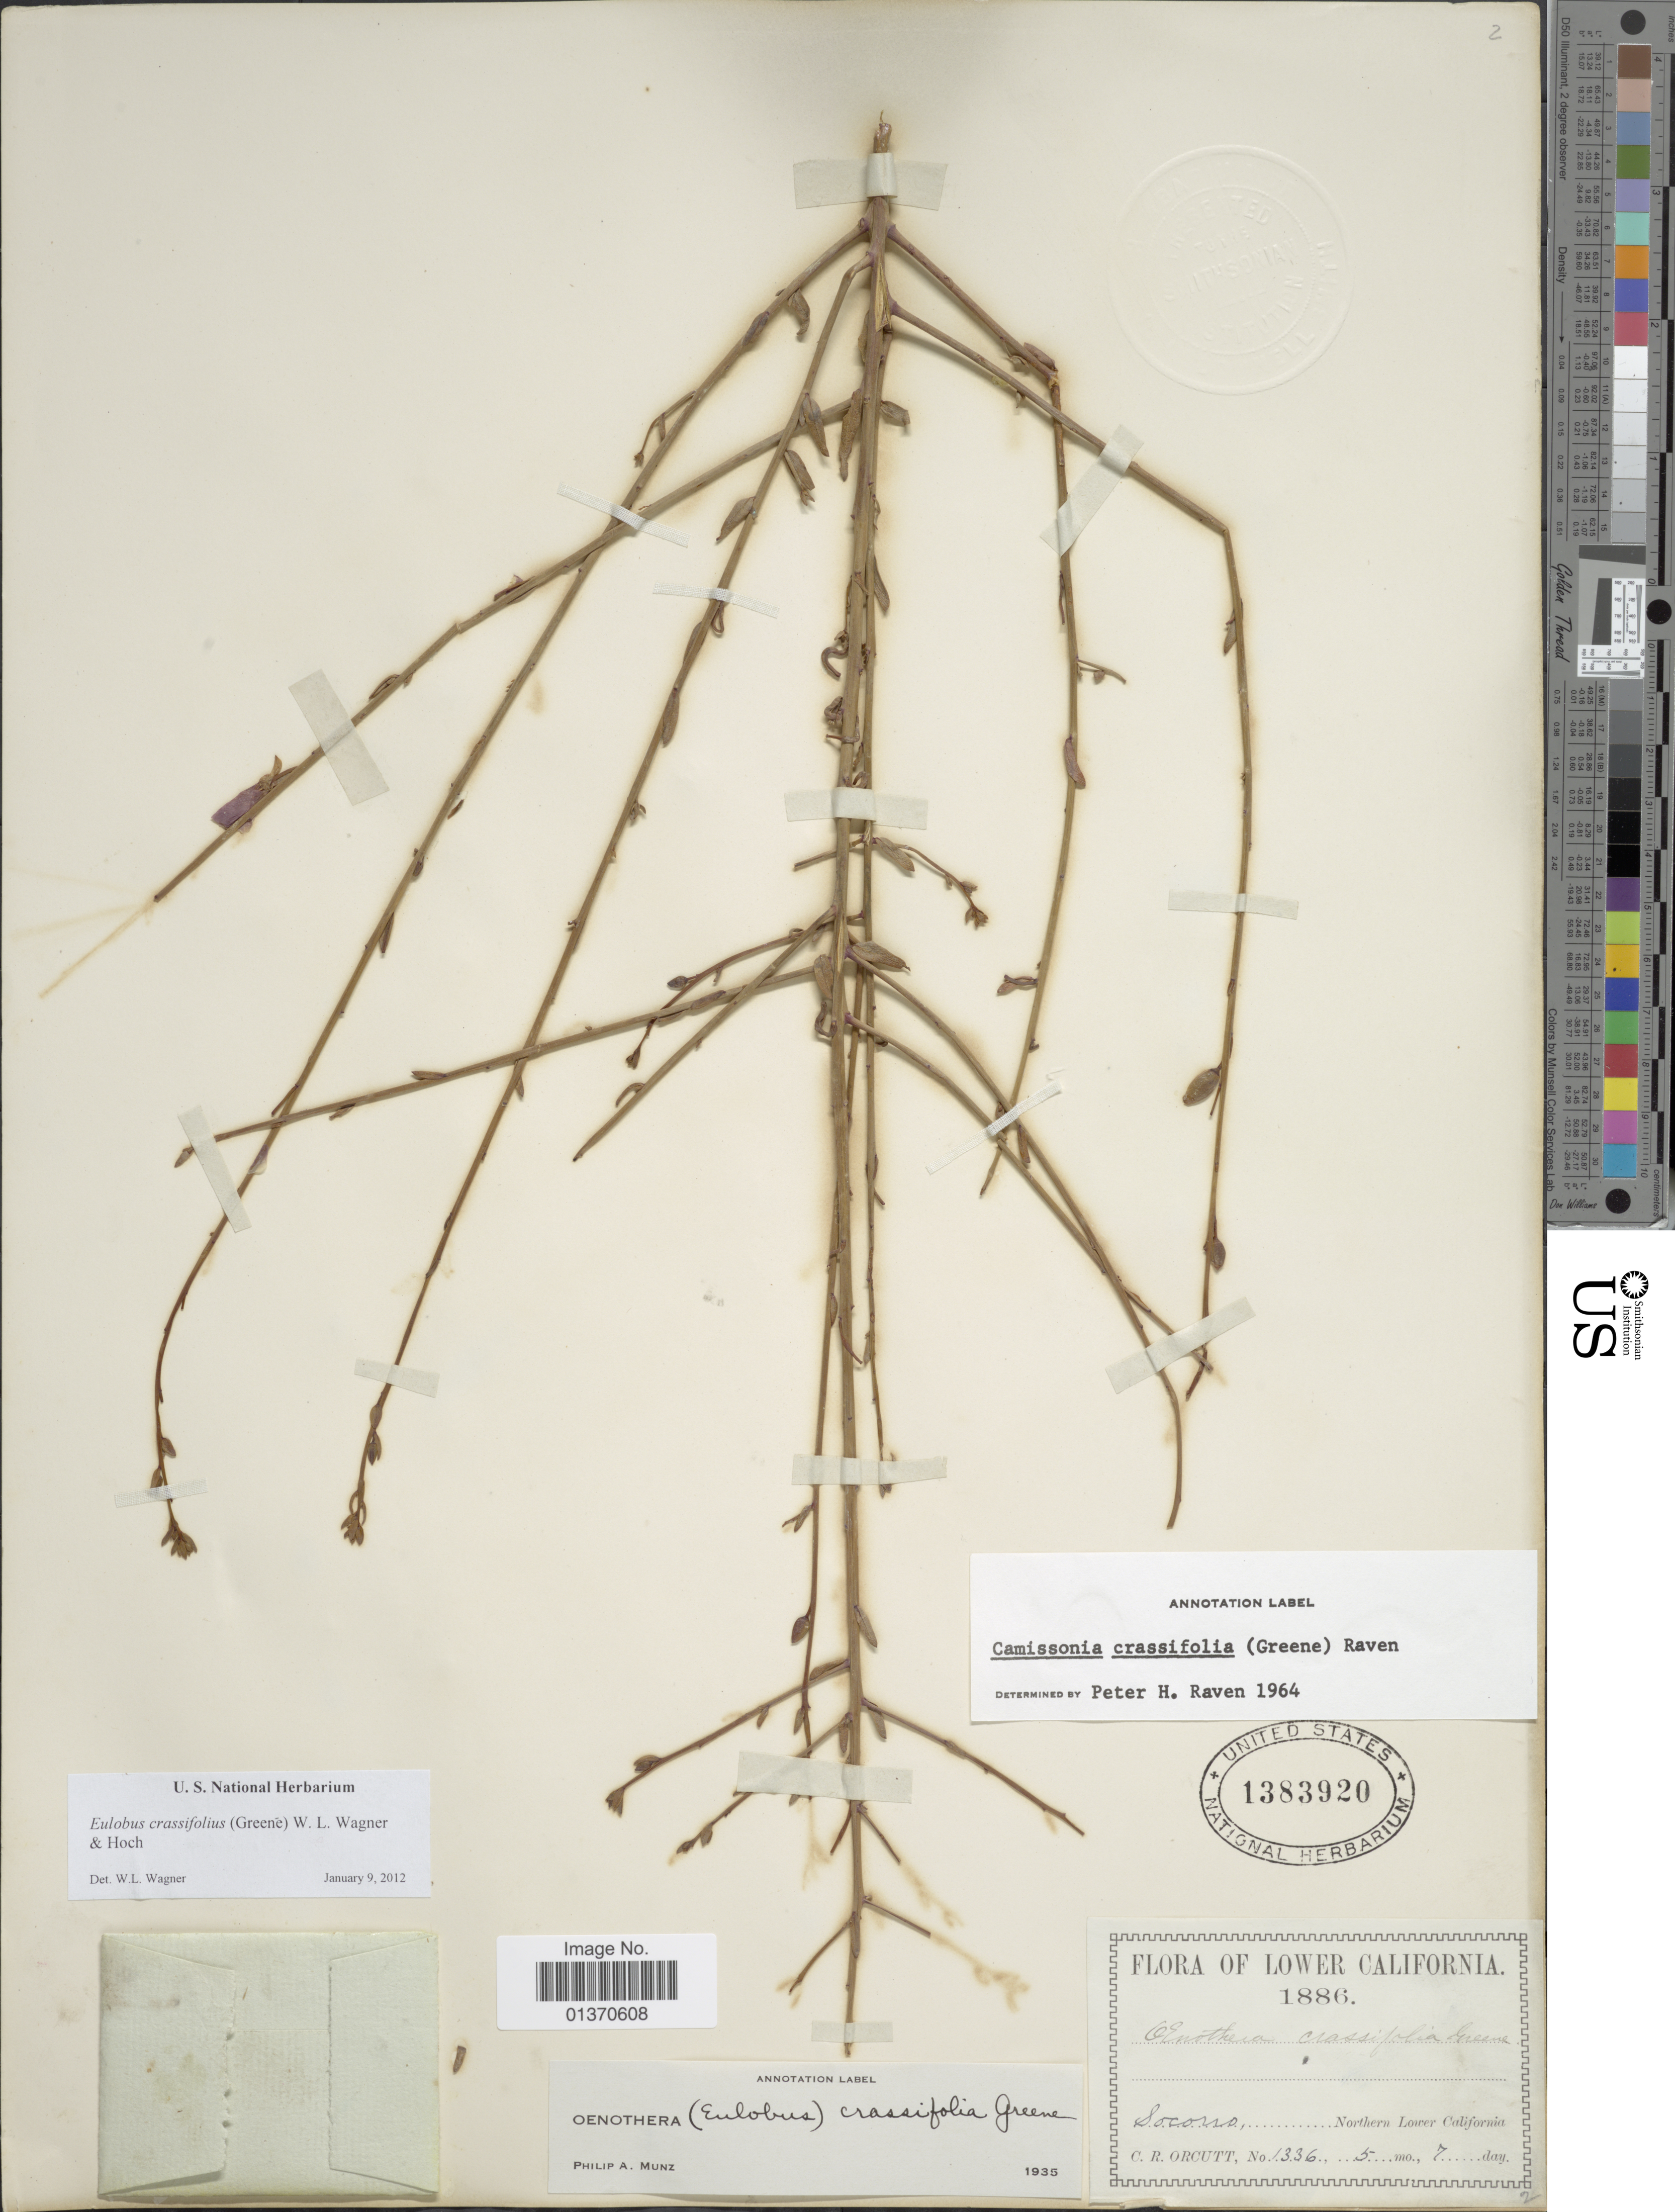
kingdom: Plantae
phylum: Tracheophyta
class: Magnoliopsida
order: Myrtales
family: Onagraceae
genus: Eulobus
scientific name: Eulobus crassifolius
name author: (Greene) W.L. Wagner & Hoch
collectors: C. R. Orcutt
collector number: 1336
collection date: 1886-05-07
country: Mexico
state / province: Baja California Norte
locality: Socono, Northern Lower California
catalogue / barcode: US 1383920